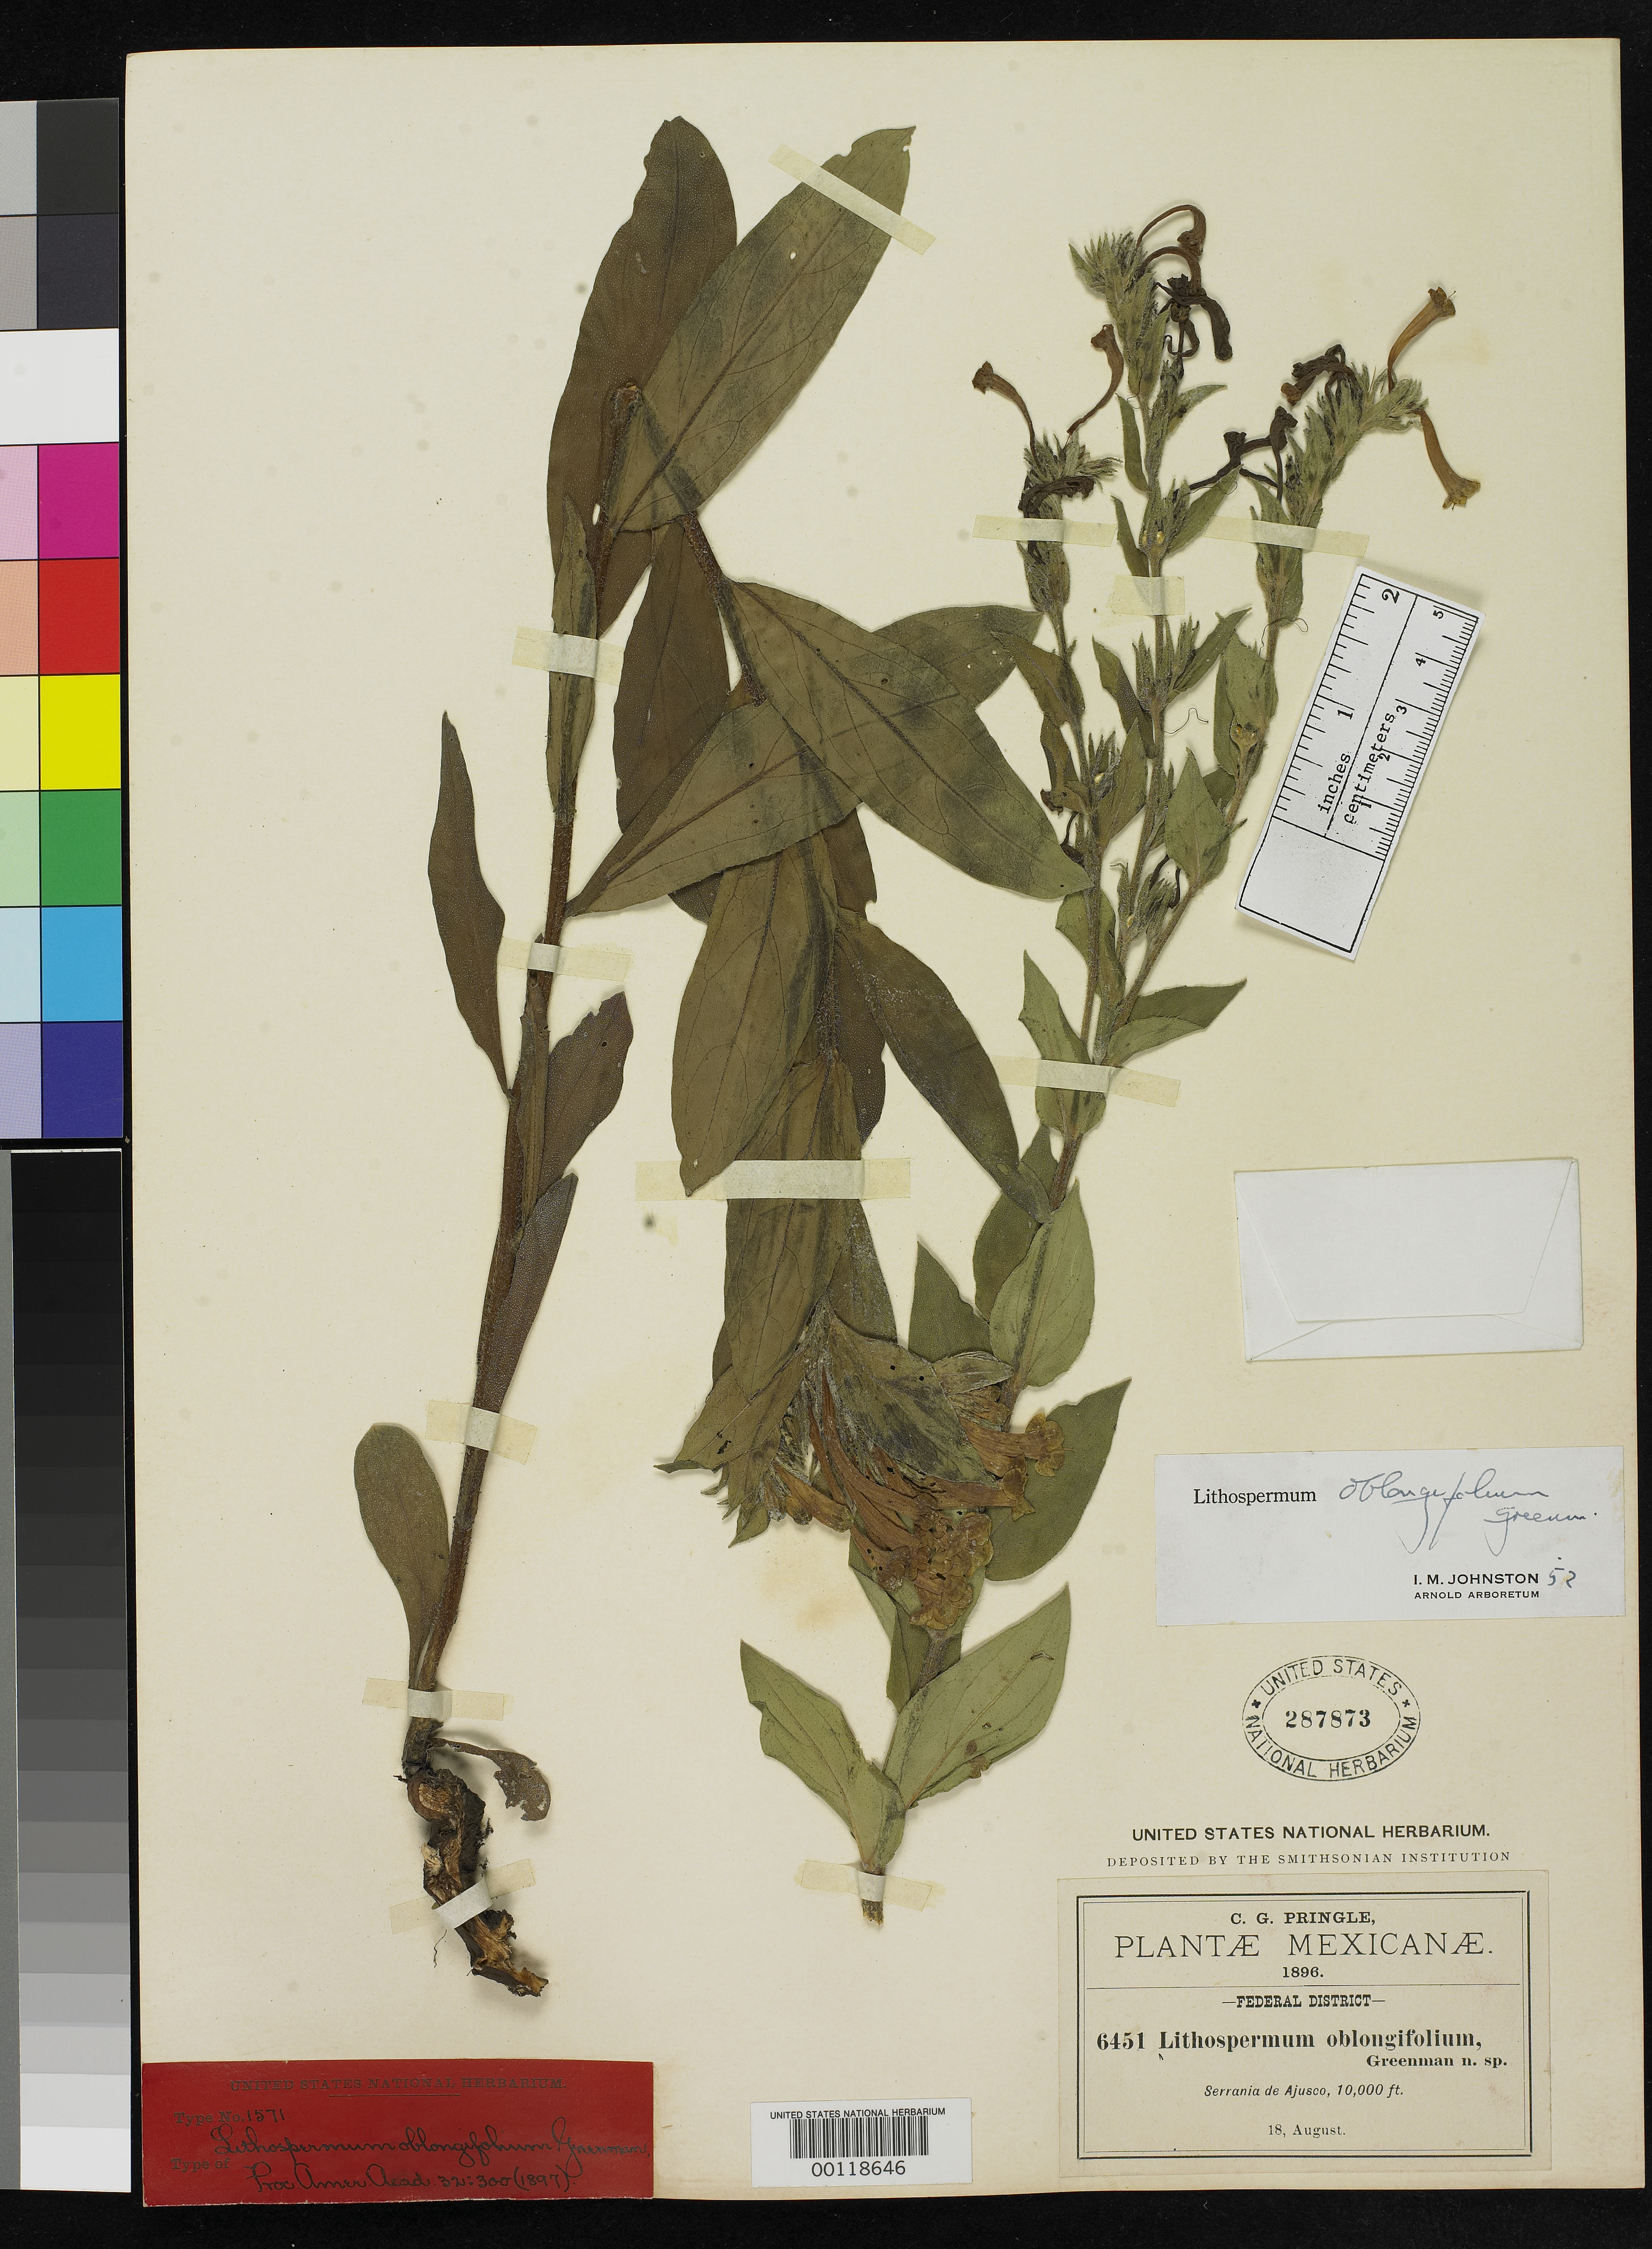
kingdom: Plantae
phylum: Tracheophyta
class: Magnoliopsida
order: Boraginales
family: Boraginaceae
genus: Lithospermum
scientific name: Lithospermum oblongifolium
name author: Greenm.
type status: Isotype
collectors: C. G. Pringle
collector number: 6451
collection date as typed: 18 Aug 1896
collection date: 1896-08-18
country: Mexico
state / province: Distrito Federal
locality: Serrania de Ajusco.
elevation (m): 3000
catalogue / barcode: US 287873